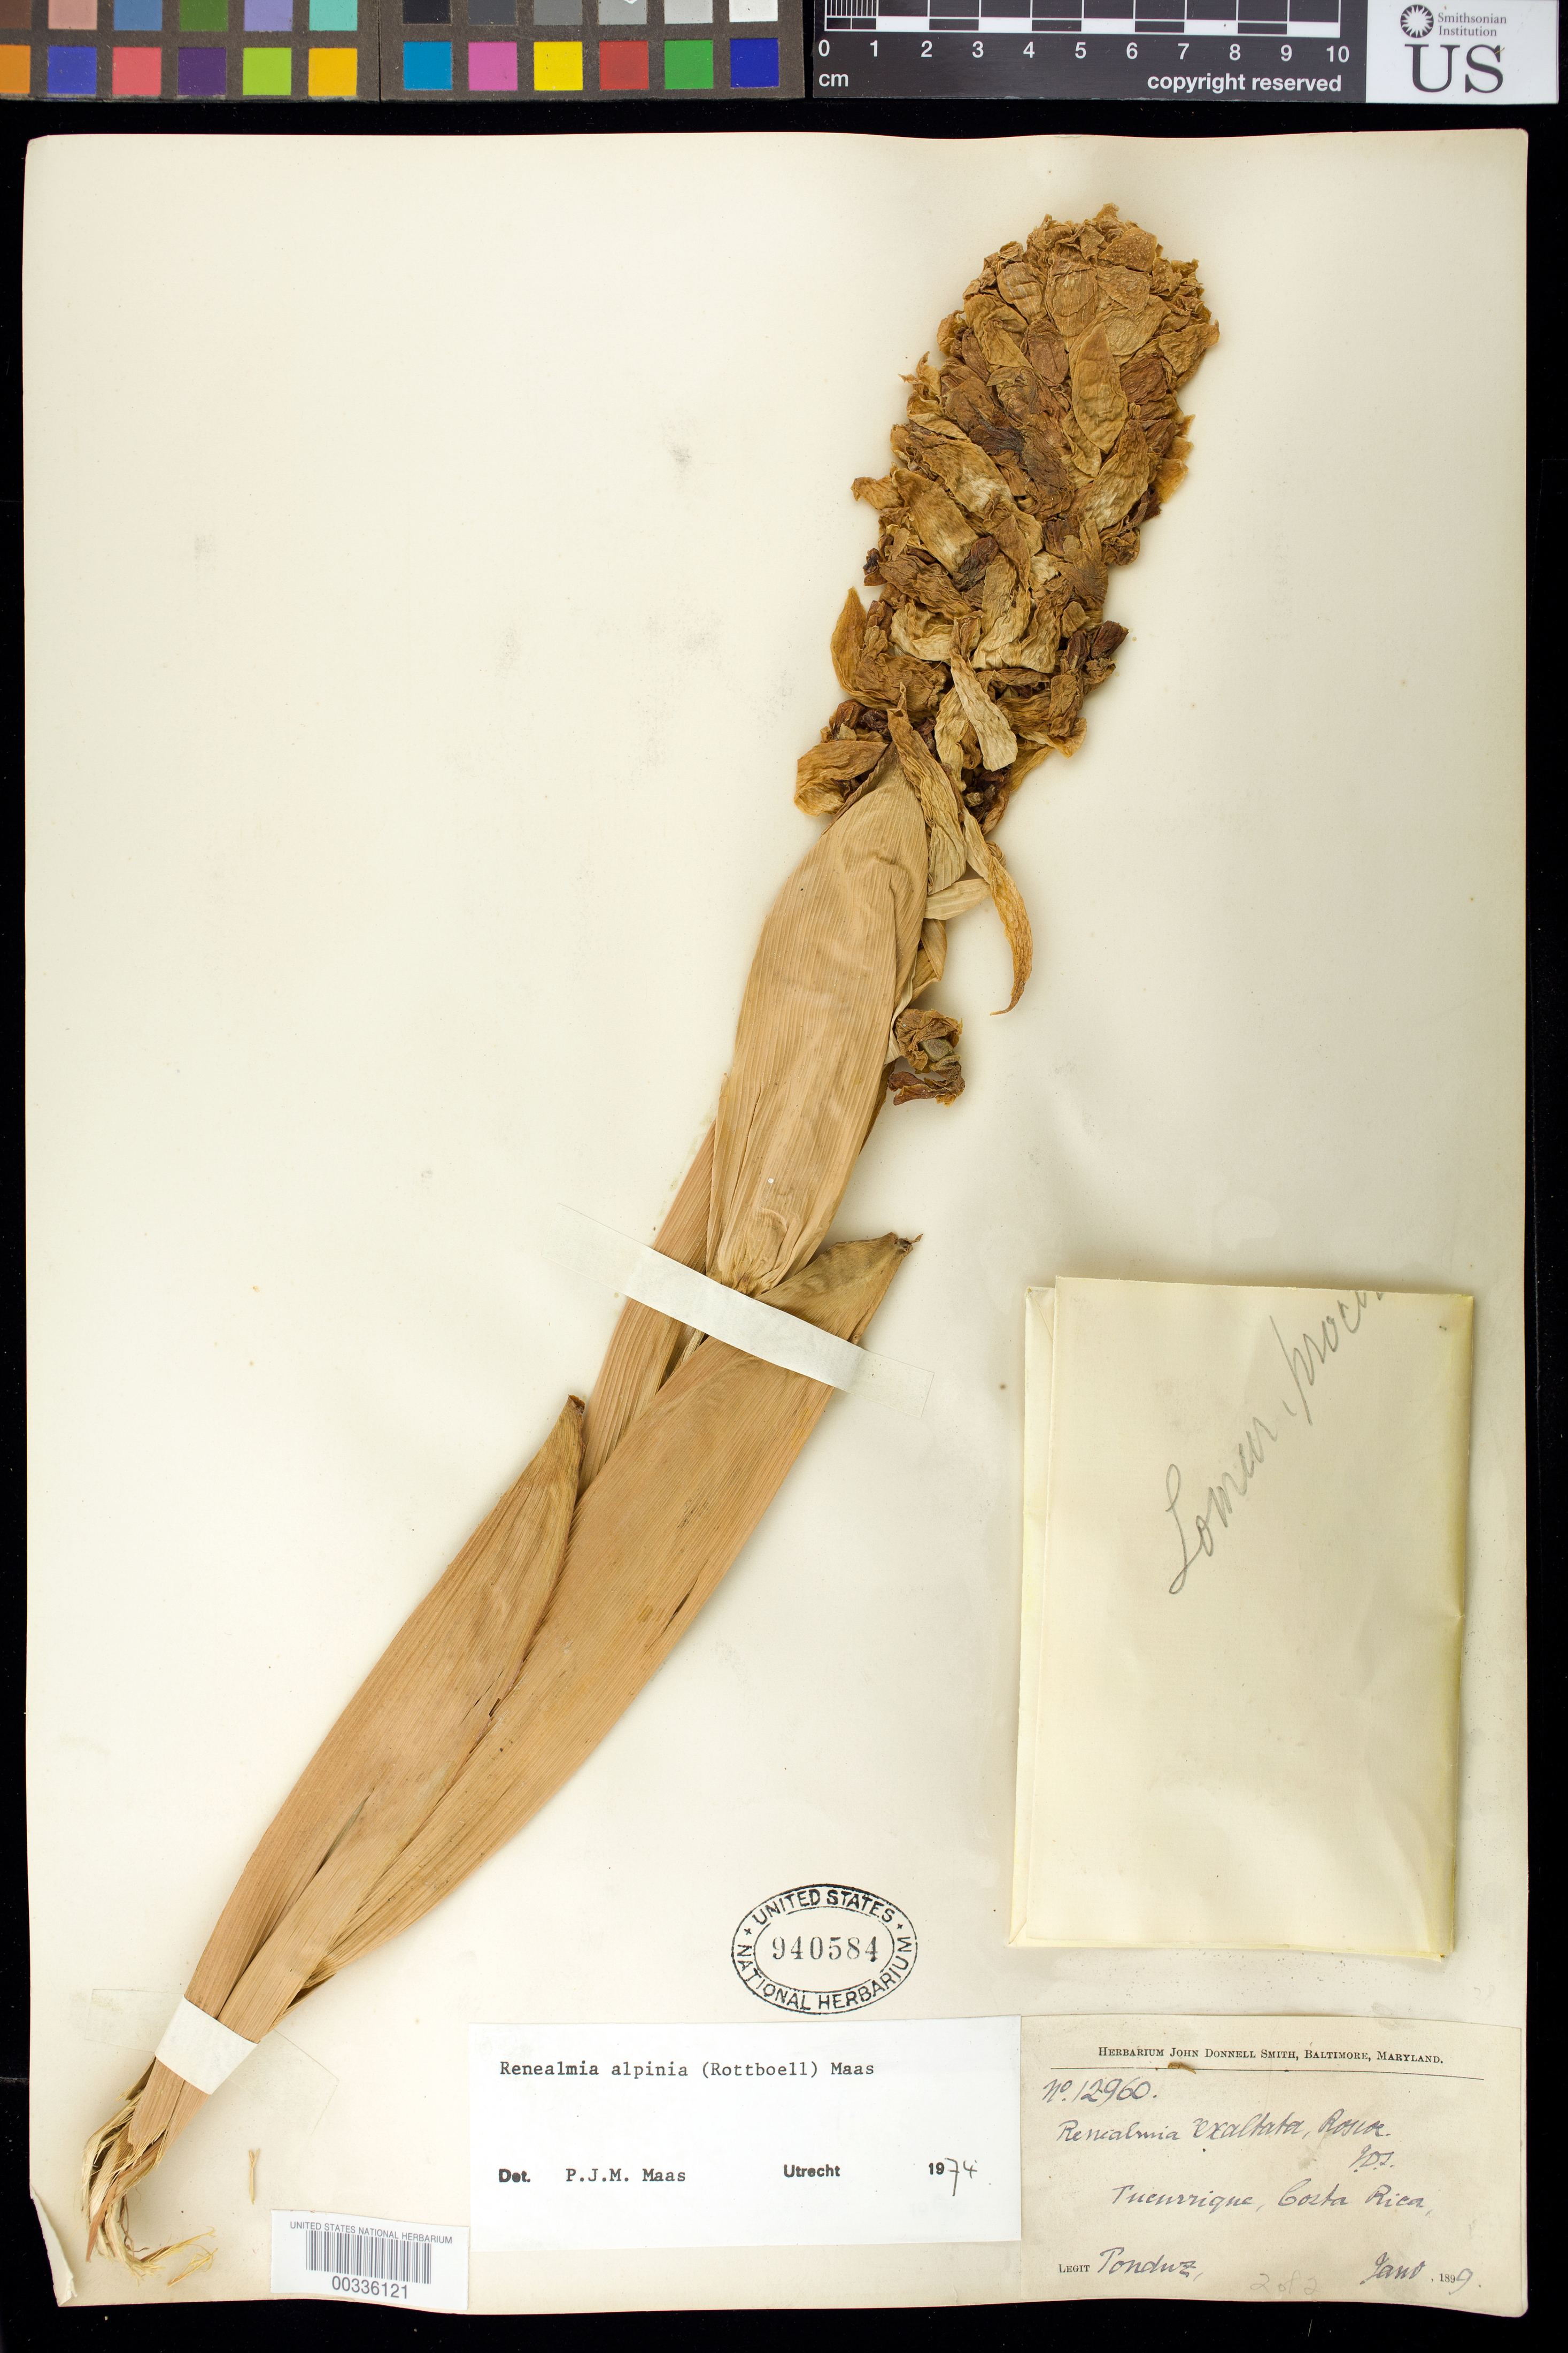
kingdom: Plantae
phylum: Tracheophyta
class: Liliopsida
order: Zingiberales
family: Zingiberaceae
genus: Renealmia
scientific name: Renealmia alpinia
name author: (Rottb.) Maas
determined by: Maas, Paul J. M.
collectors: A. Tonduz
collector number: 12960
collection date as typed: Jan 1899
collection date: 1899-01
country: Costa Rica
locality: Forets de las Vueltas, Tucurrique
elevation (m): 635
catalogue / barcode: US 940584